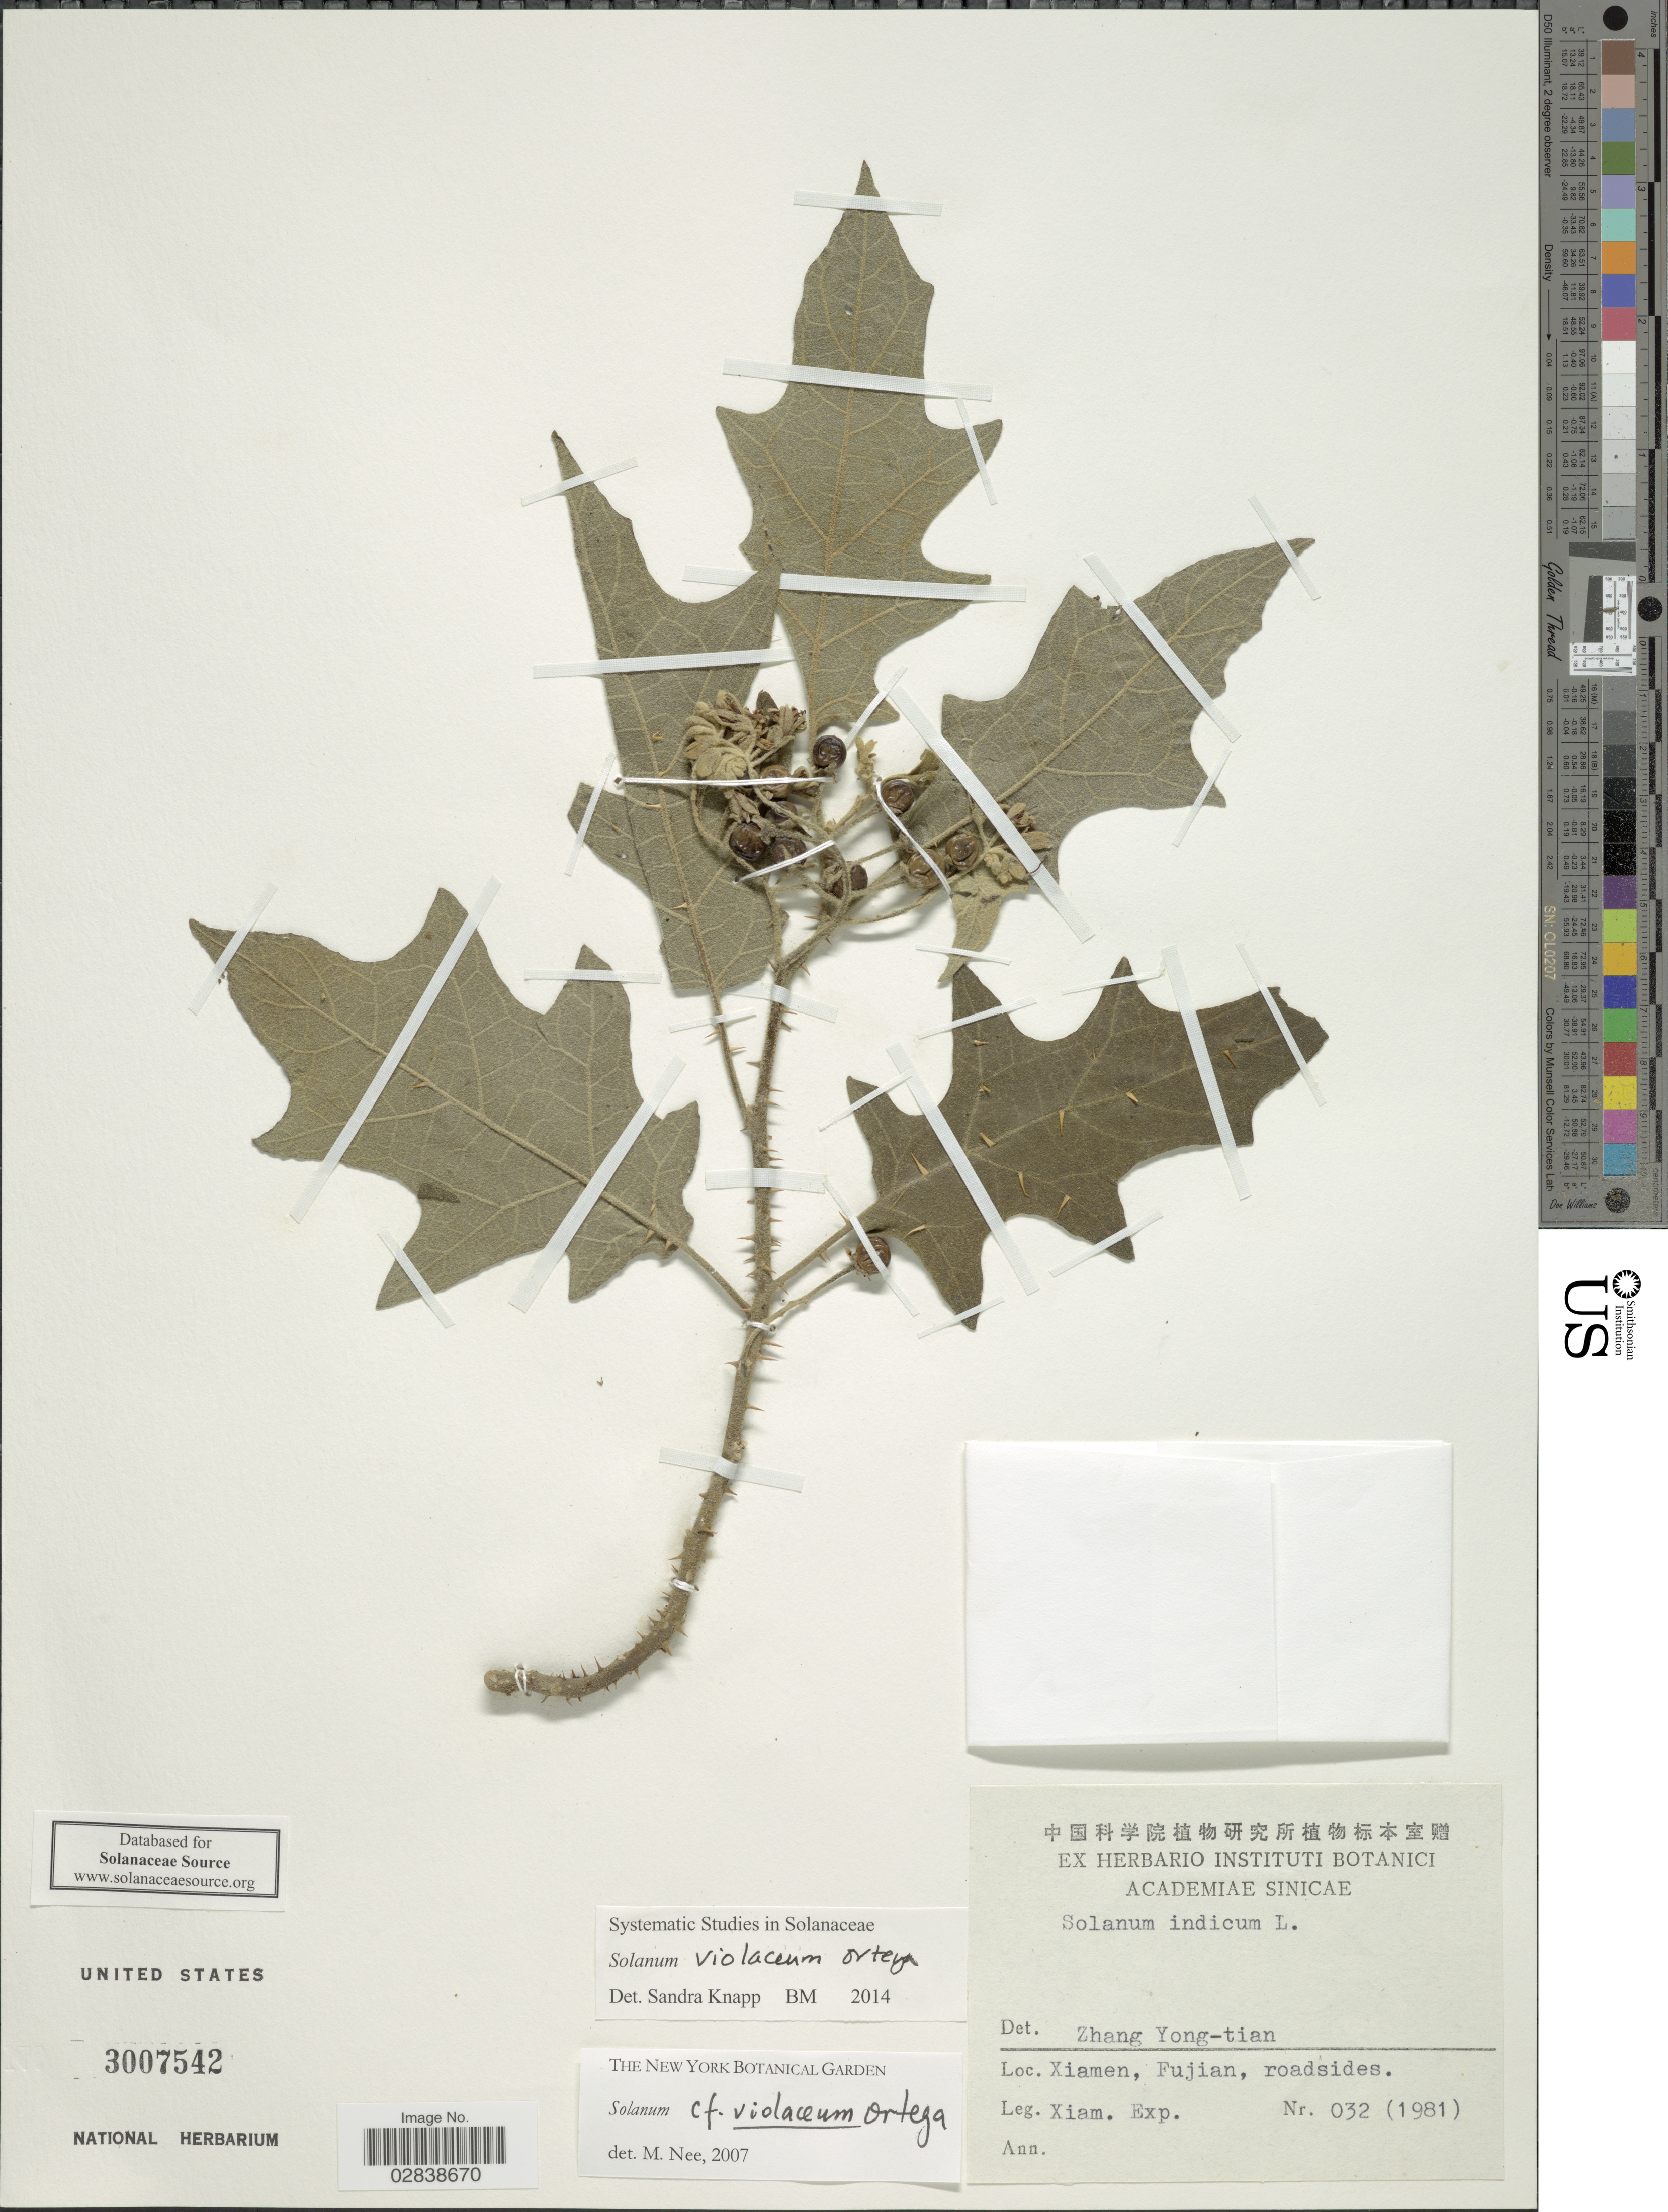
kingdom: Plantae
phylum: Tracheophyta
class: Magnoliopsida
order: Solanales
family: Solanaceae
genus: Solanum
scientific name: Solanum violaceum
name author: Ortega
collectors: Xiamen Expedition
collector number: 032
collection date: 1981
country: China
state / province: Fujian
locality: Xiamen.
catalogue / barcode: US 3007542